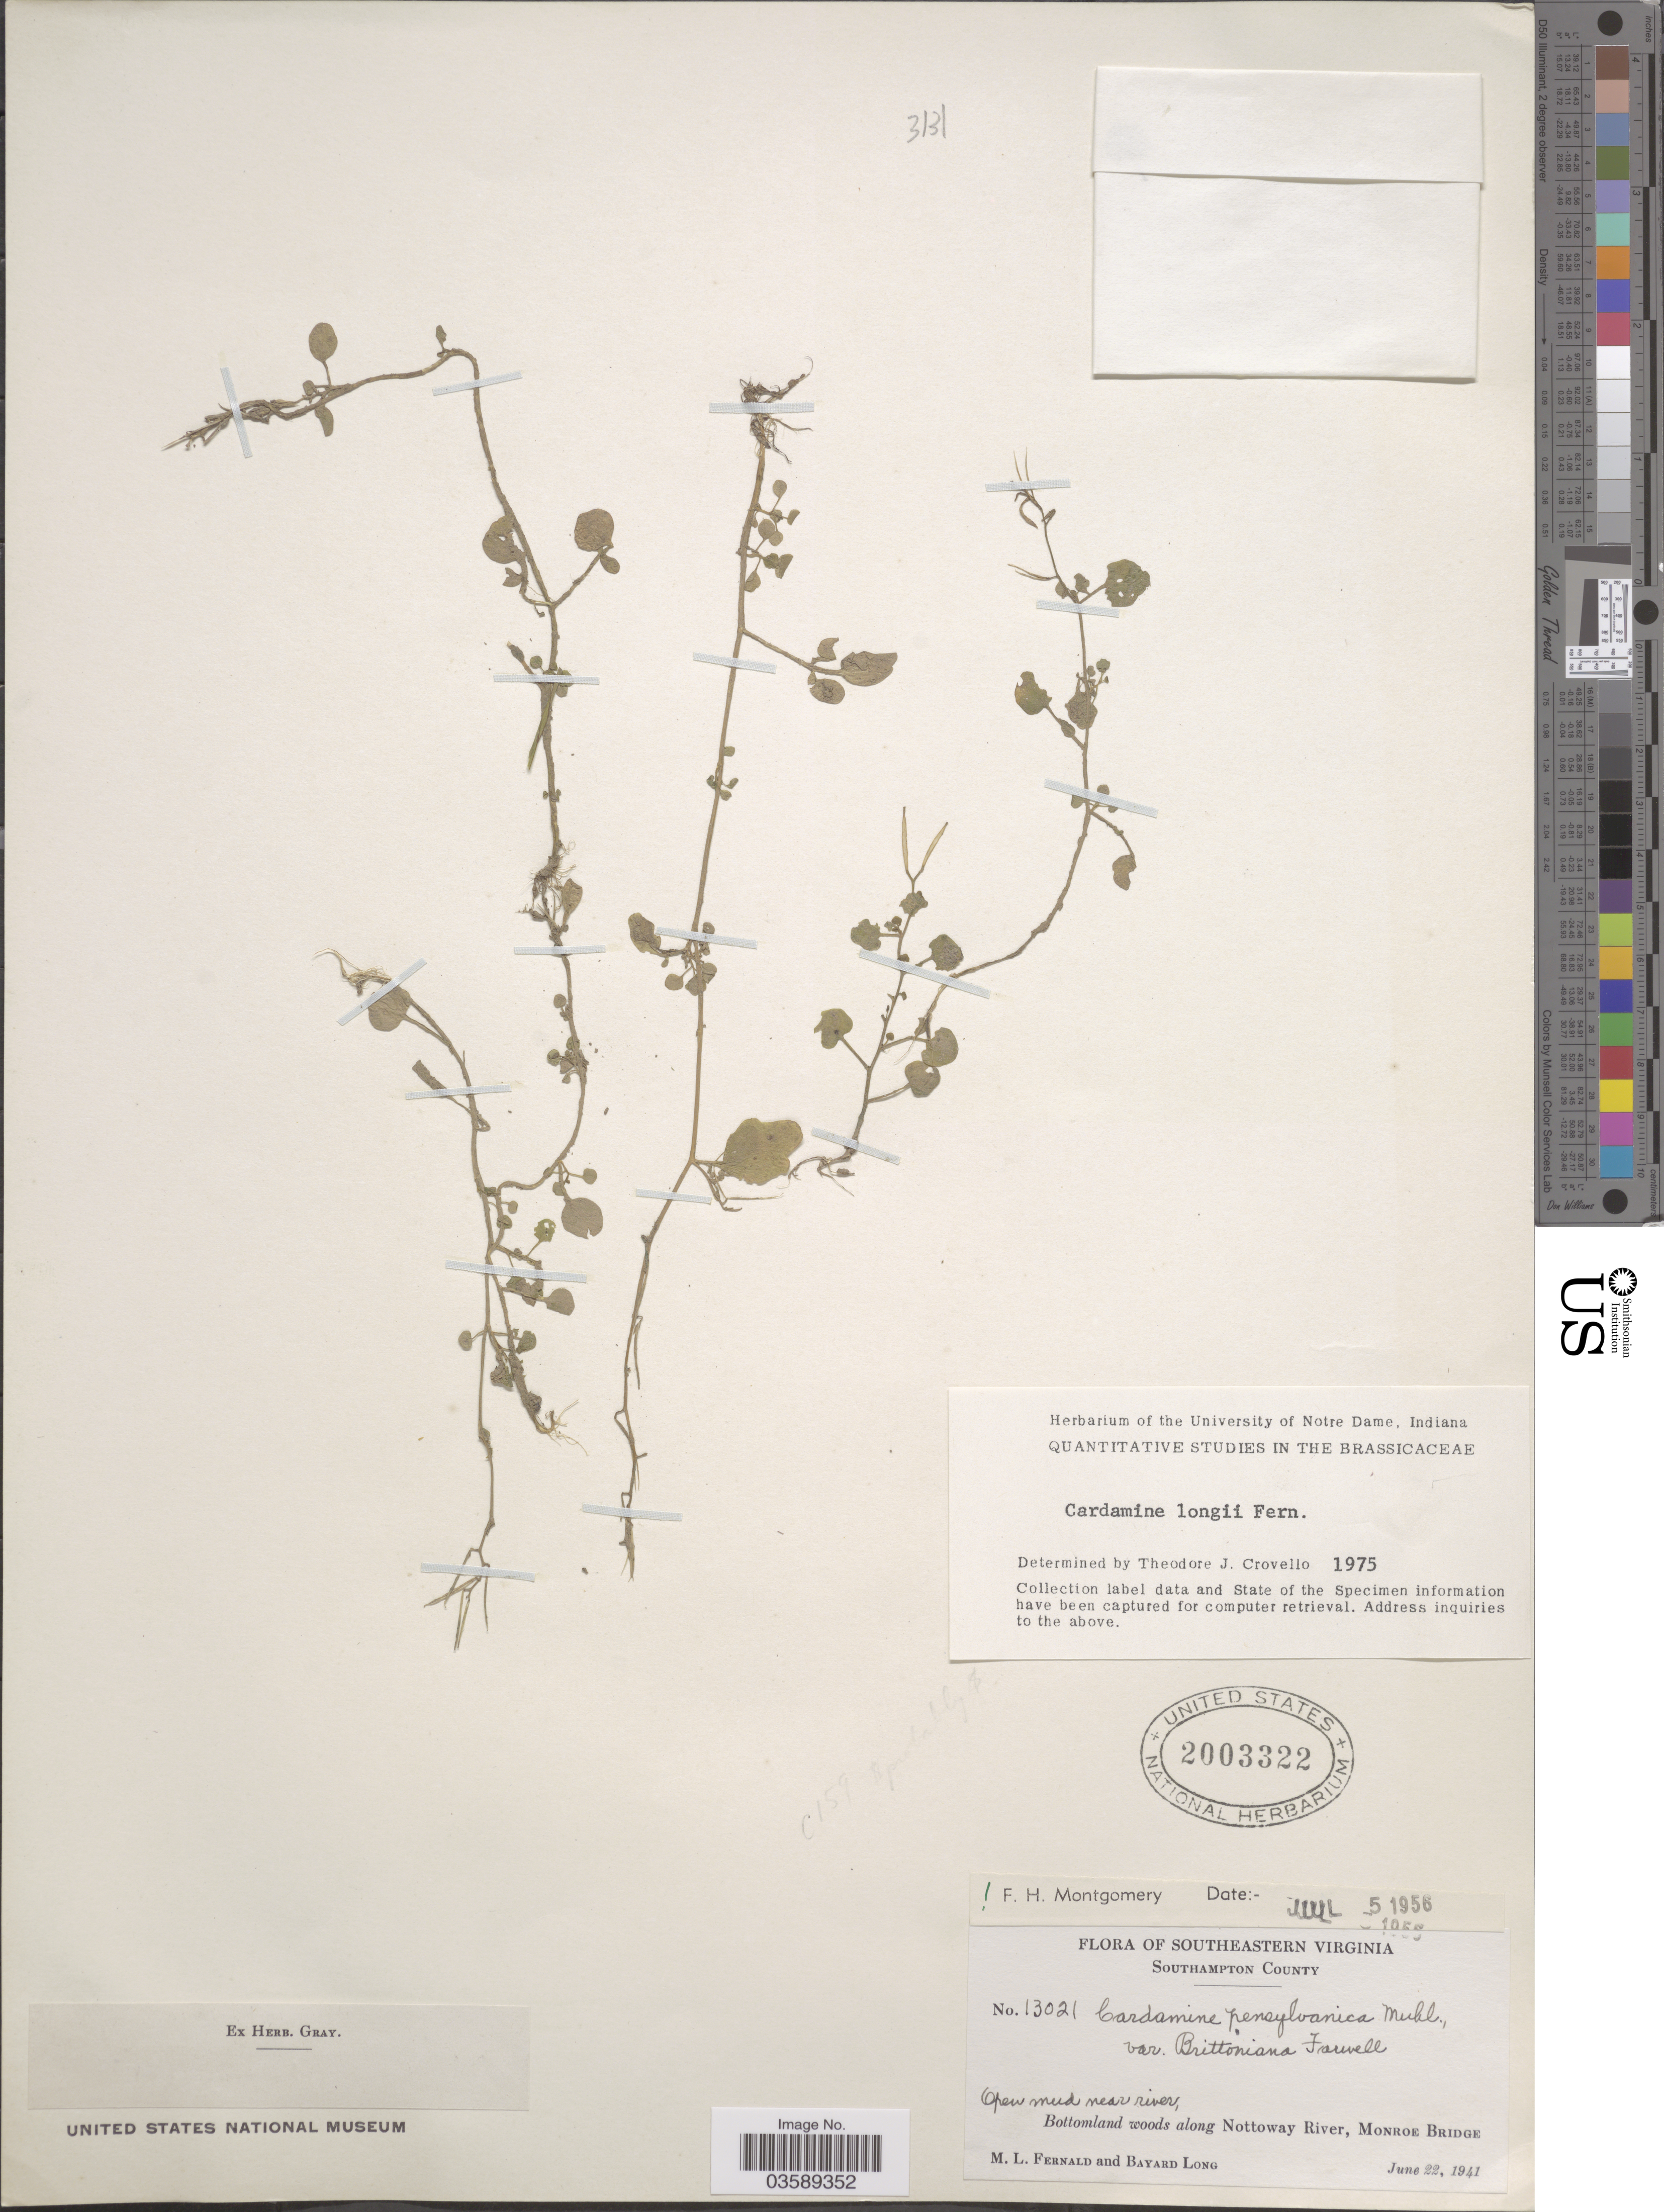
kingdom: Plantae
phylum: Tracheophyta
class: Magnoliopsida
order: Brassicales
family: Brassicaceae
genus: Cardamine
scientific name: Cardamine longii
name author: Fernald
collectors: M. L. Fernald & B. H. Long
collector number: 13021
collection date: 1941-06-22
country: United States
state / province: Virginia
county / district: Southampton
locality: Southeastern Virginia. Southampton County. Bottomland woods along Nottoway River, Monroe Bridge.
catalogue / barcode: US 2003322